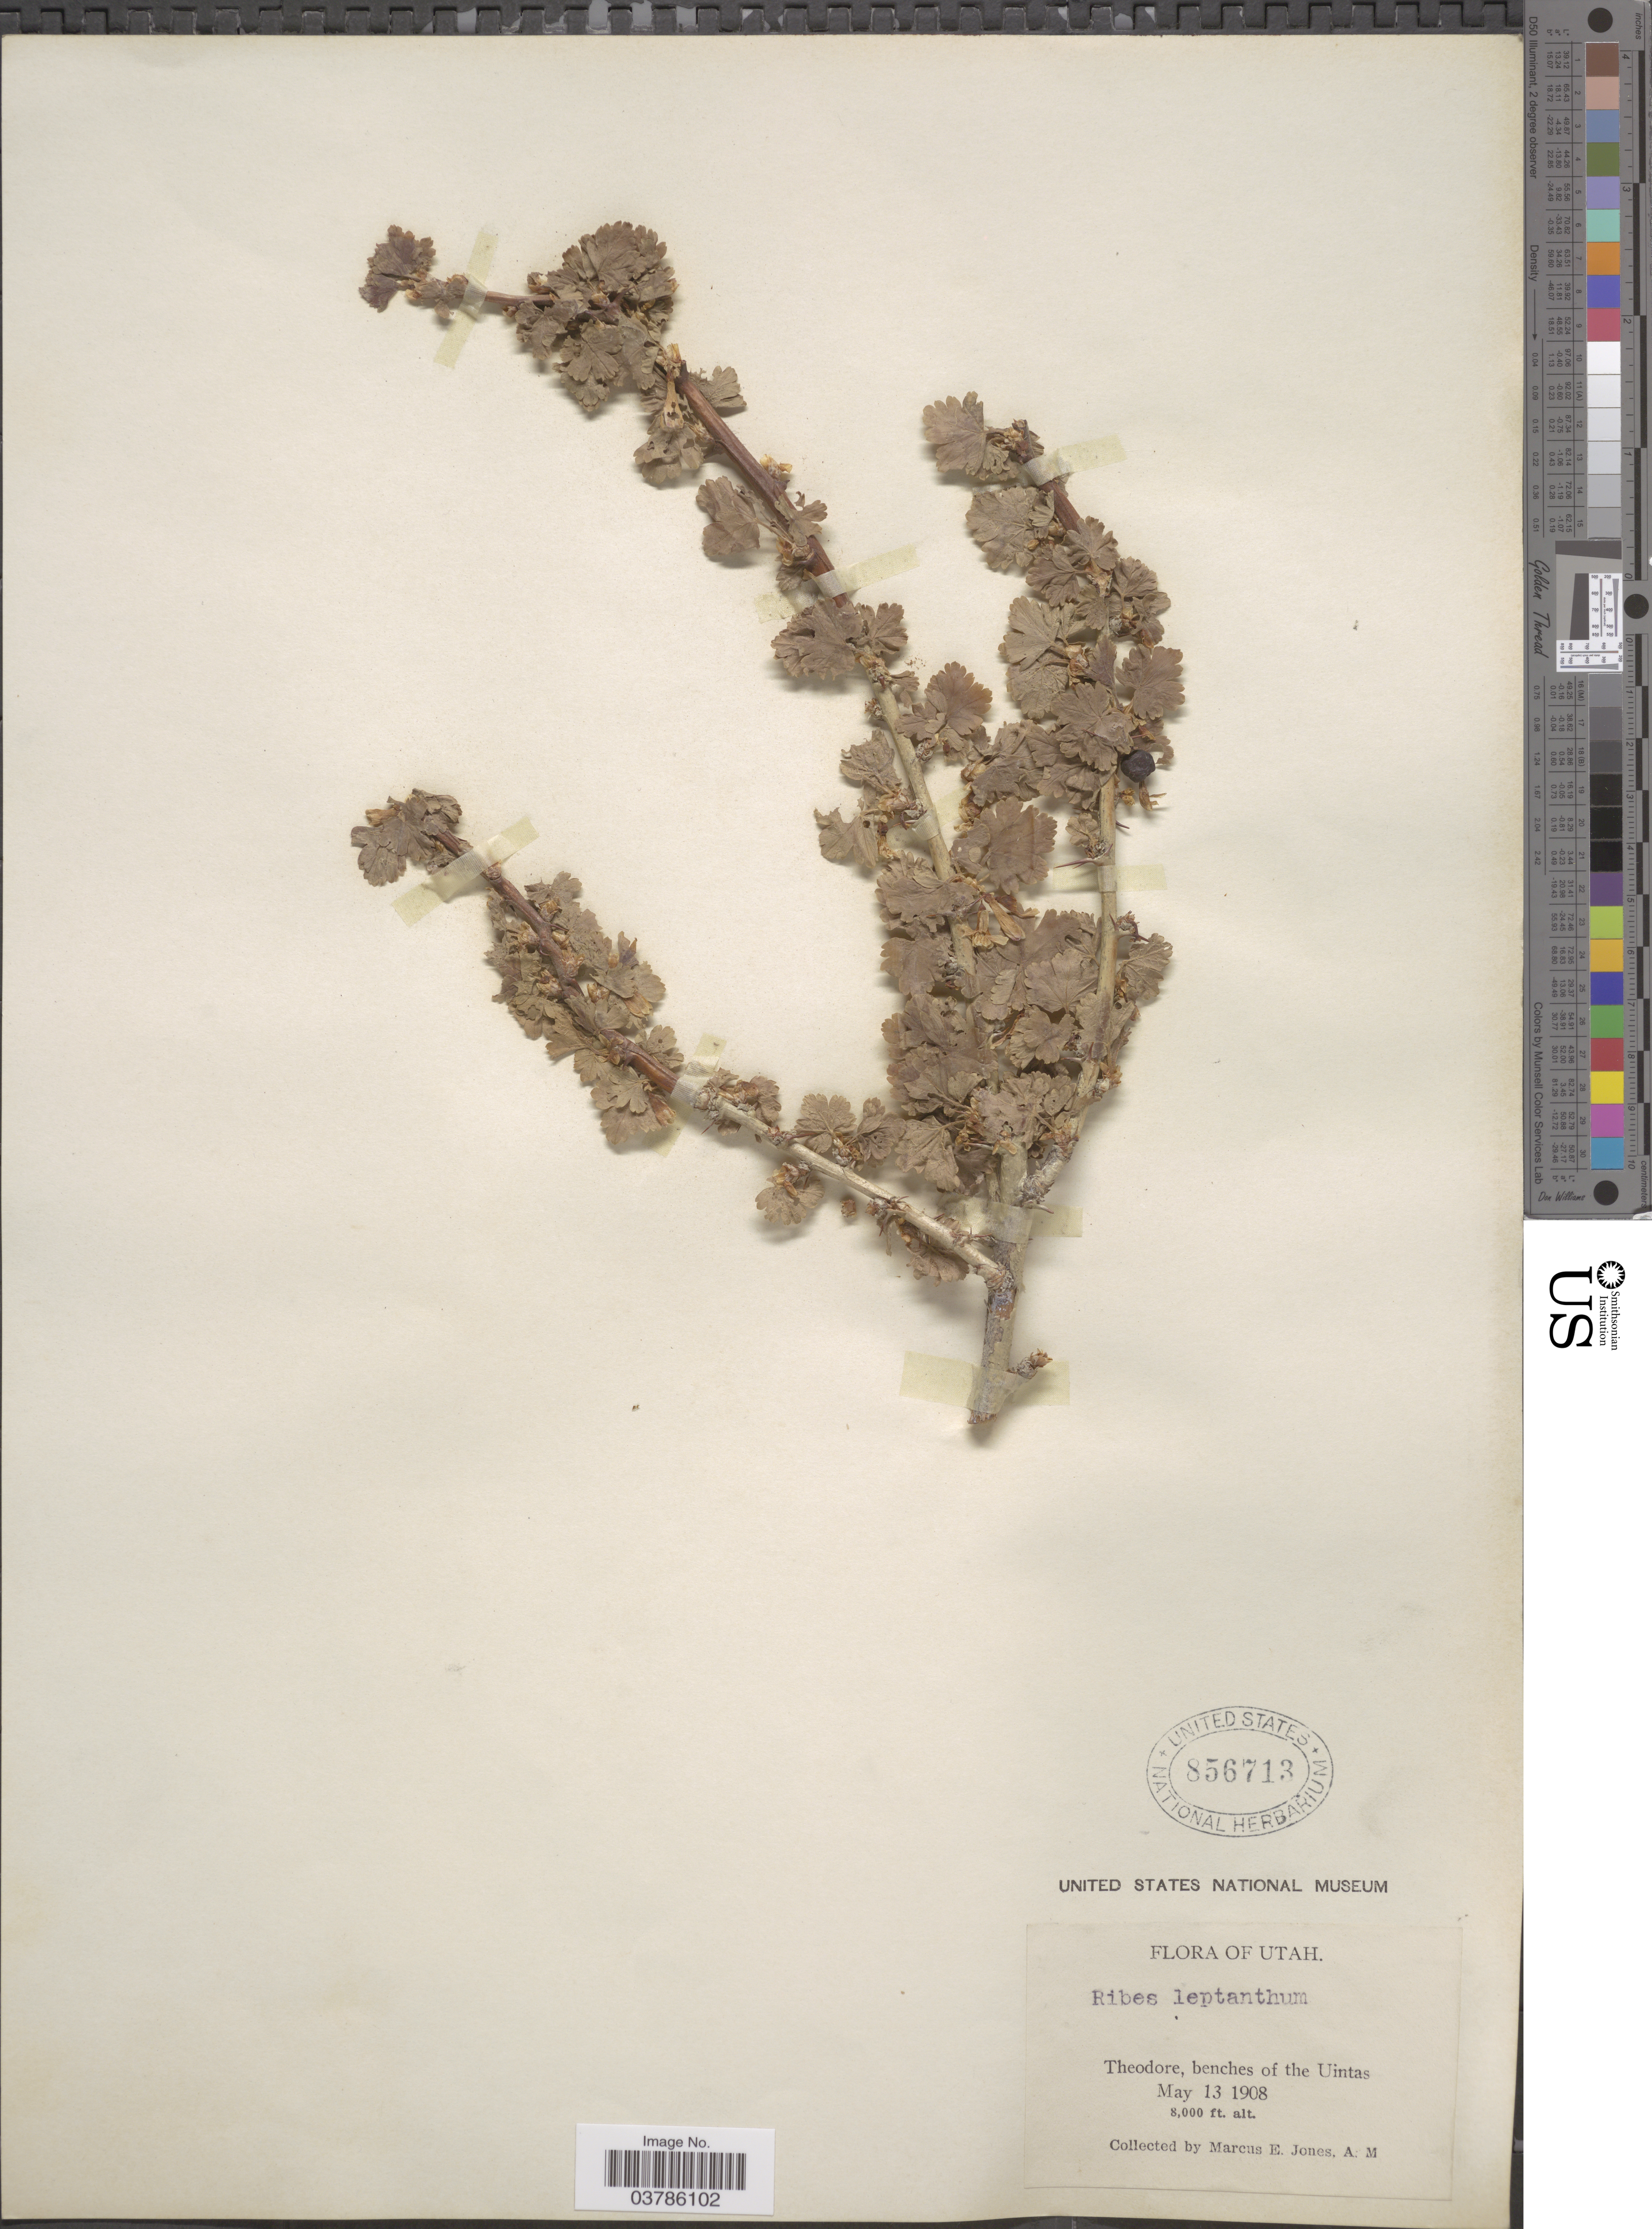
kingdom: Plantae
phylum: Tracheophyta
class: Magnoliopsida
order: Saxifragales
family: Grossulariaceae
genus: Ribes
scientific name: Ribes leptanthum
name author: A. Gray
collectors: M. E. Jones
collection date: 1908-05-13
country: United States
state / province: Utah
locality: Theodore, benches of the Uintas.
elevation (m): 2438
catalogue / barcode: US 856713